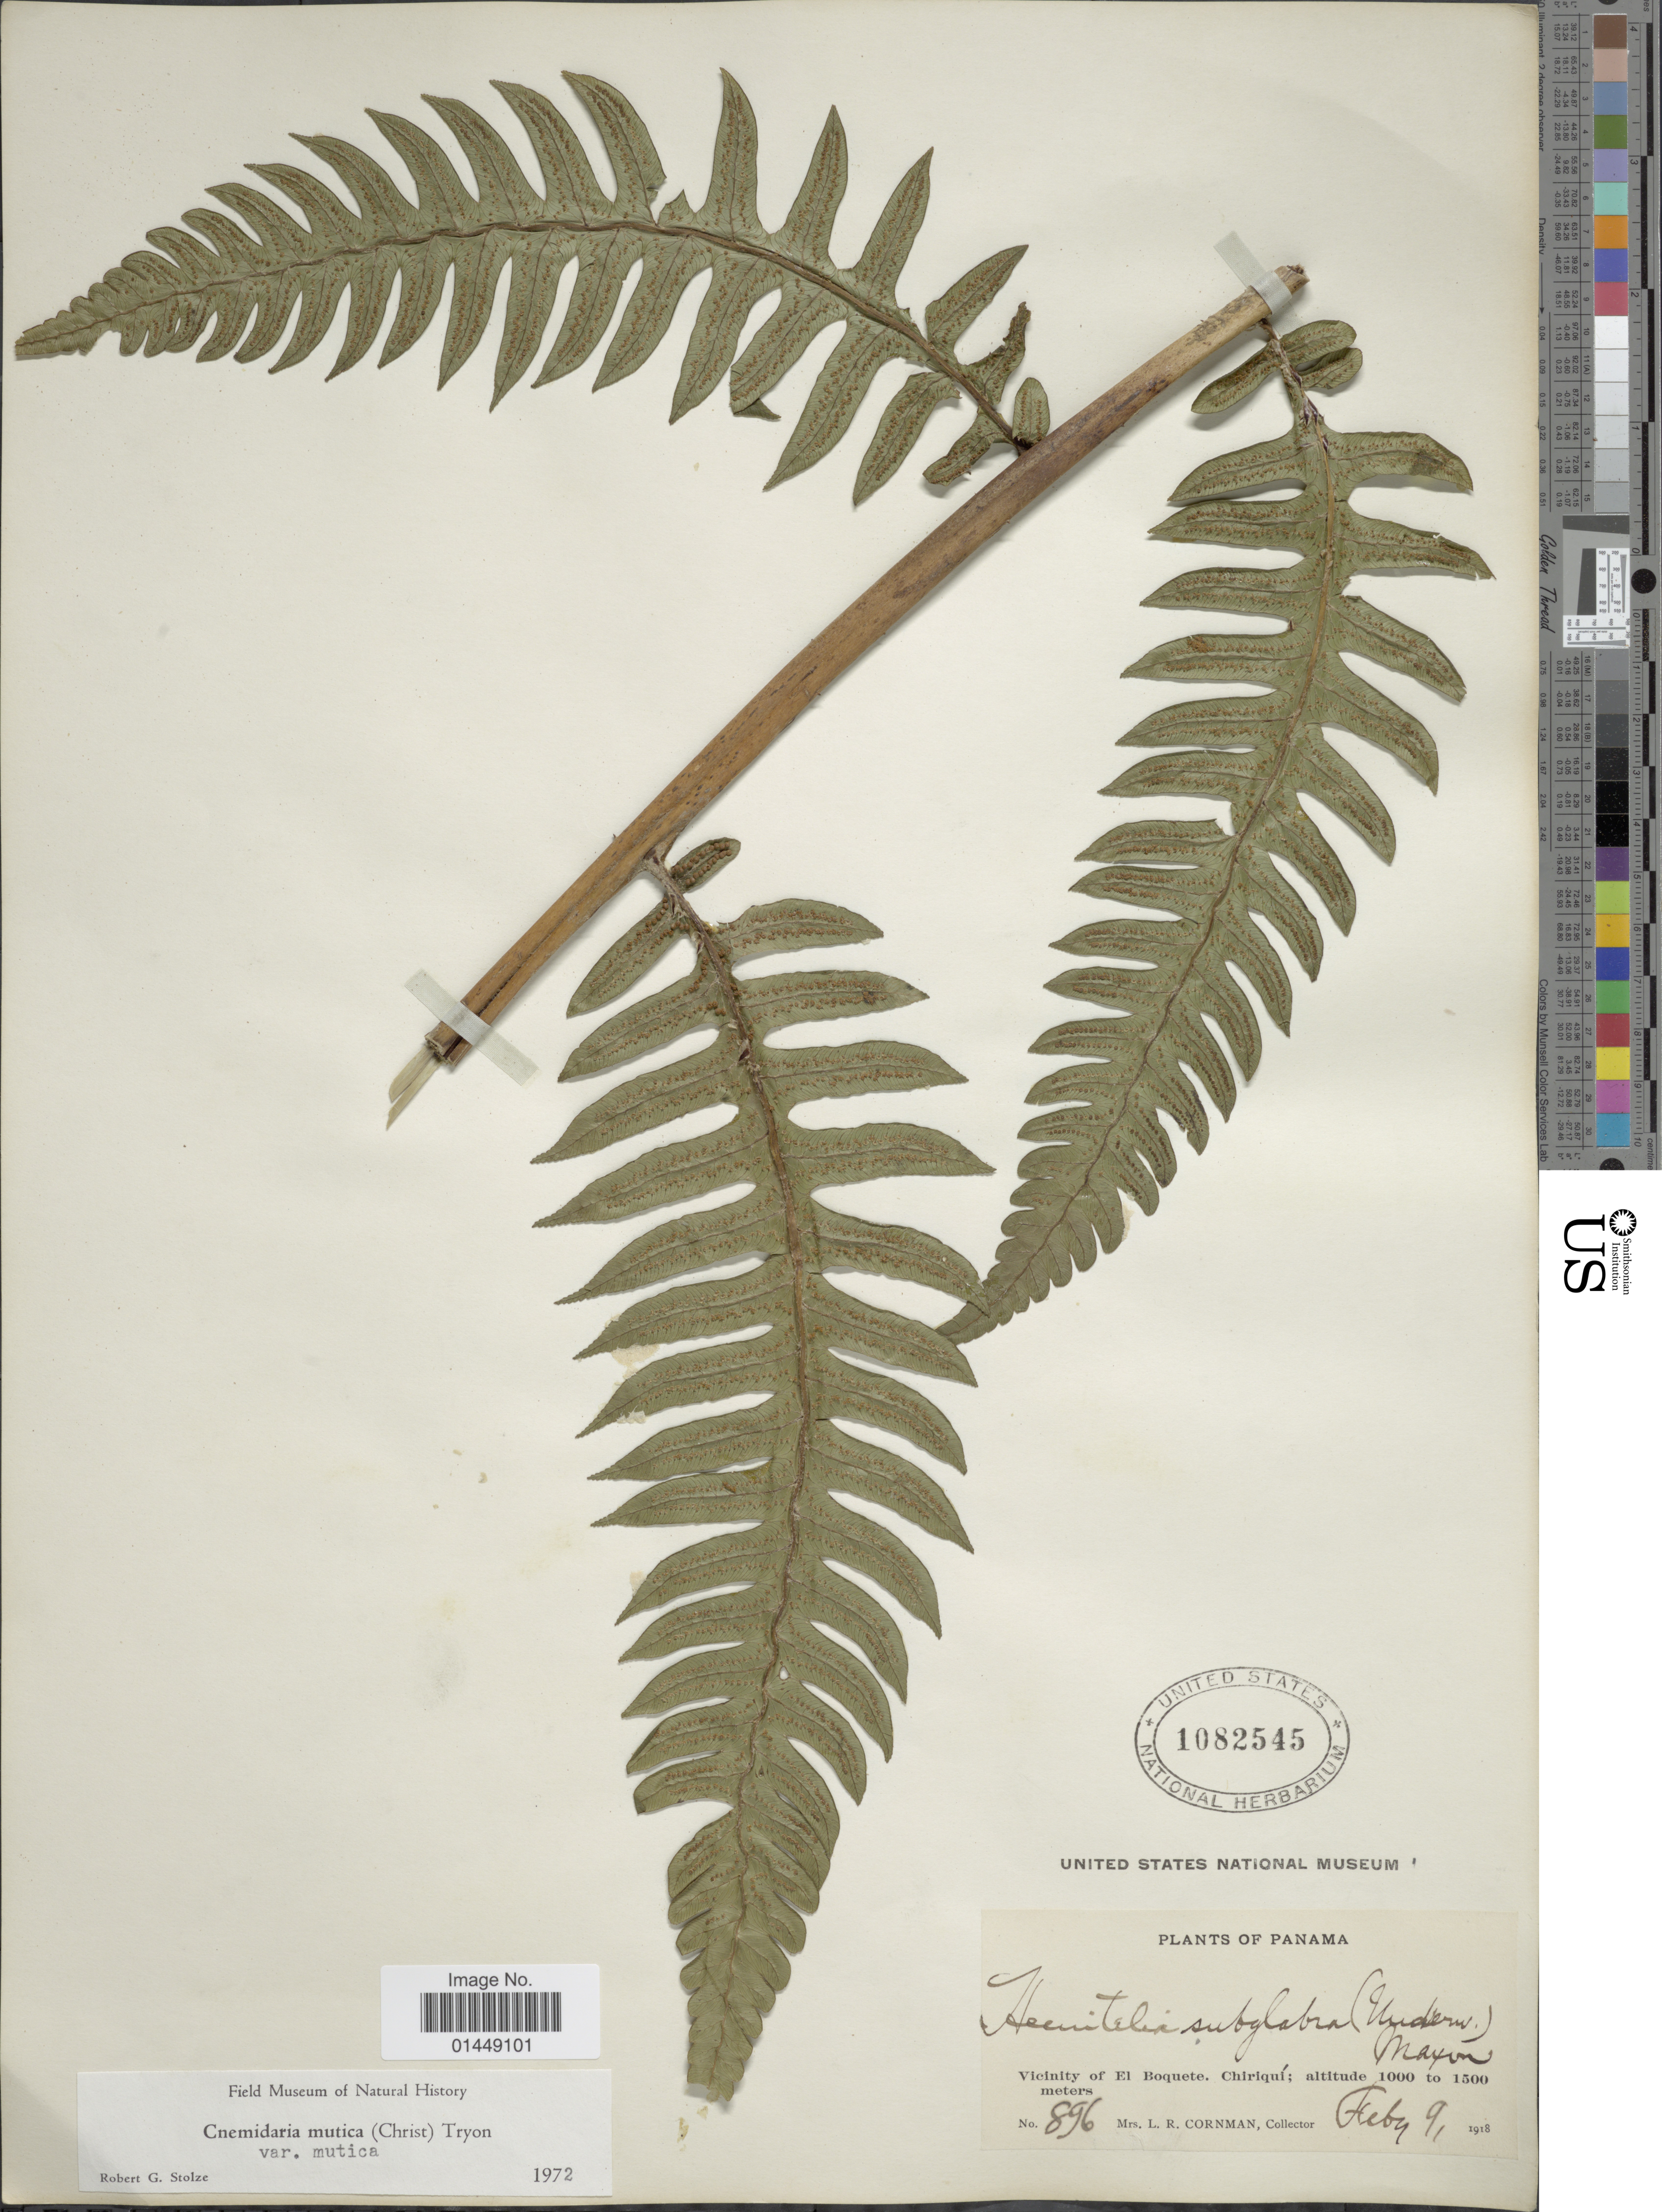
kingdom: Plantae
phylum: Tracheophyta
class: Polypodiopsida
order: Cyatheales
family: Cyatheaceae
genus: Cyathea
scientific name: Cyathea mutica var. mutica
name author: (Christ) Domin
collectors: L. Cornman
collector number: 896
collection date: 1918-02-09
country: Panama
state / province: Chiriqui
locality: Vicinity of El Boquete. Chiriquí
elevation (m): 1000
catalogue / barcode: US 1082545